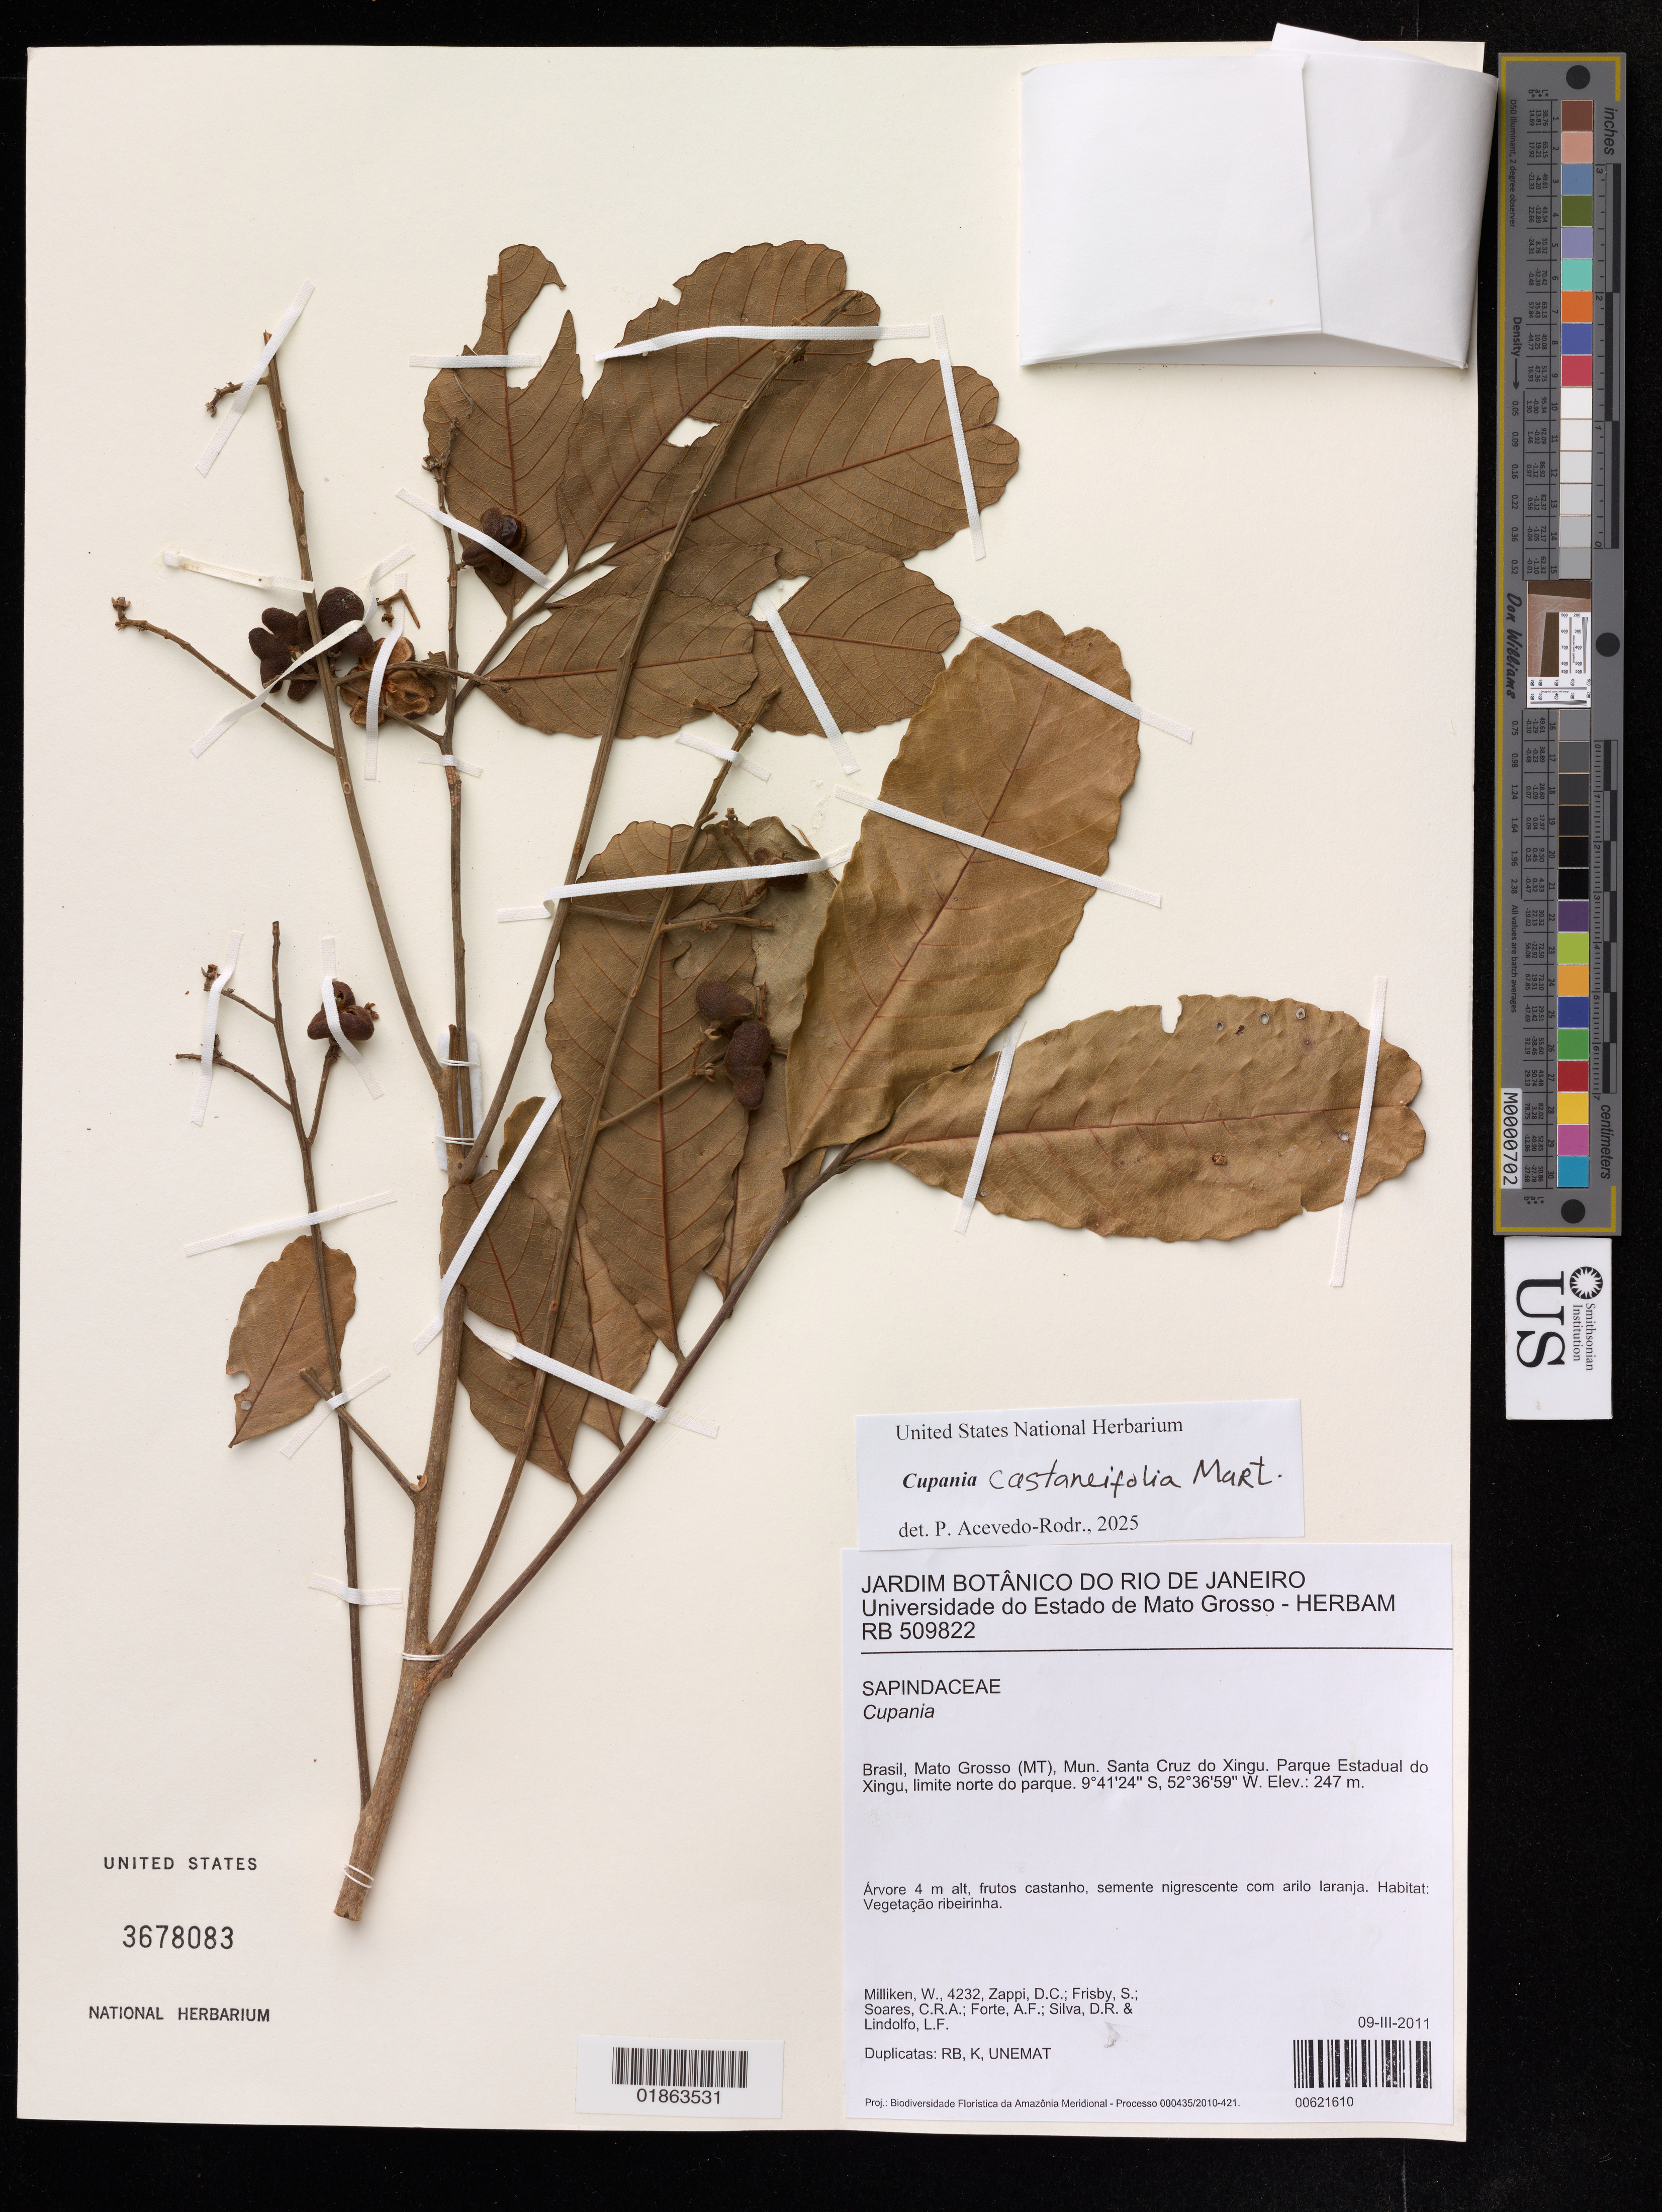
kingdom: Plantae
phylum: Tracheophyta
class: Magnoliopsida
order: Sapindales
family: Sapindaceae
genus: Cupania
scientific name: Cupania castaneifolia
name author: Mart.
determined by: Acevedo-Rodriguez, P., (US), Smithsonian Institution - National Museum of Natural History (UNITED STATES)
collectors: W. Milliken, D. Zappi, S. Frisby, C. Soares, A. Forte, D. Silva & L. Lindolfo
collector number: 4232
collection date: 2011-03-09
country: Brazil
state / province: Mato Grosso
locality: Mun. Santa Creuz do Xingu. Parque Estadual do Xingu, limite norte do parque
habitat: Vegetação ribeirinha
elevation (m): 247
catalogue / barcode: US 3678083